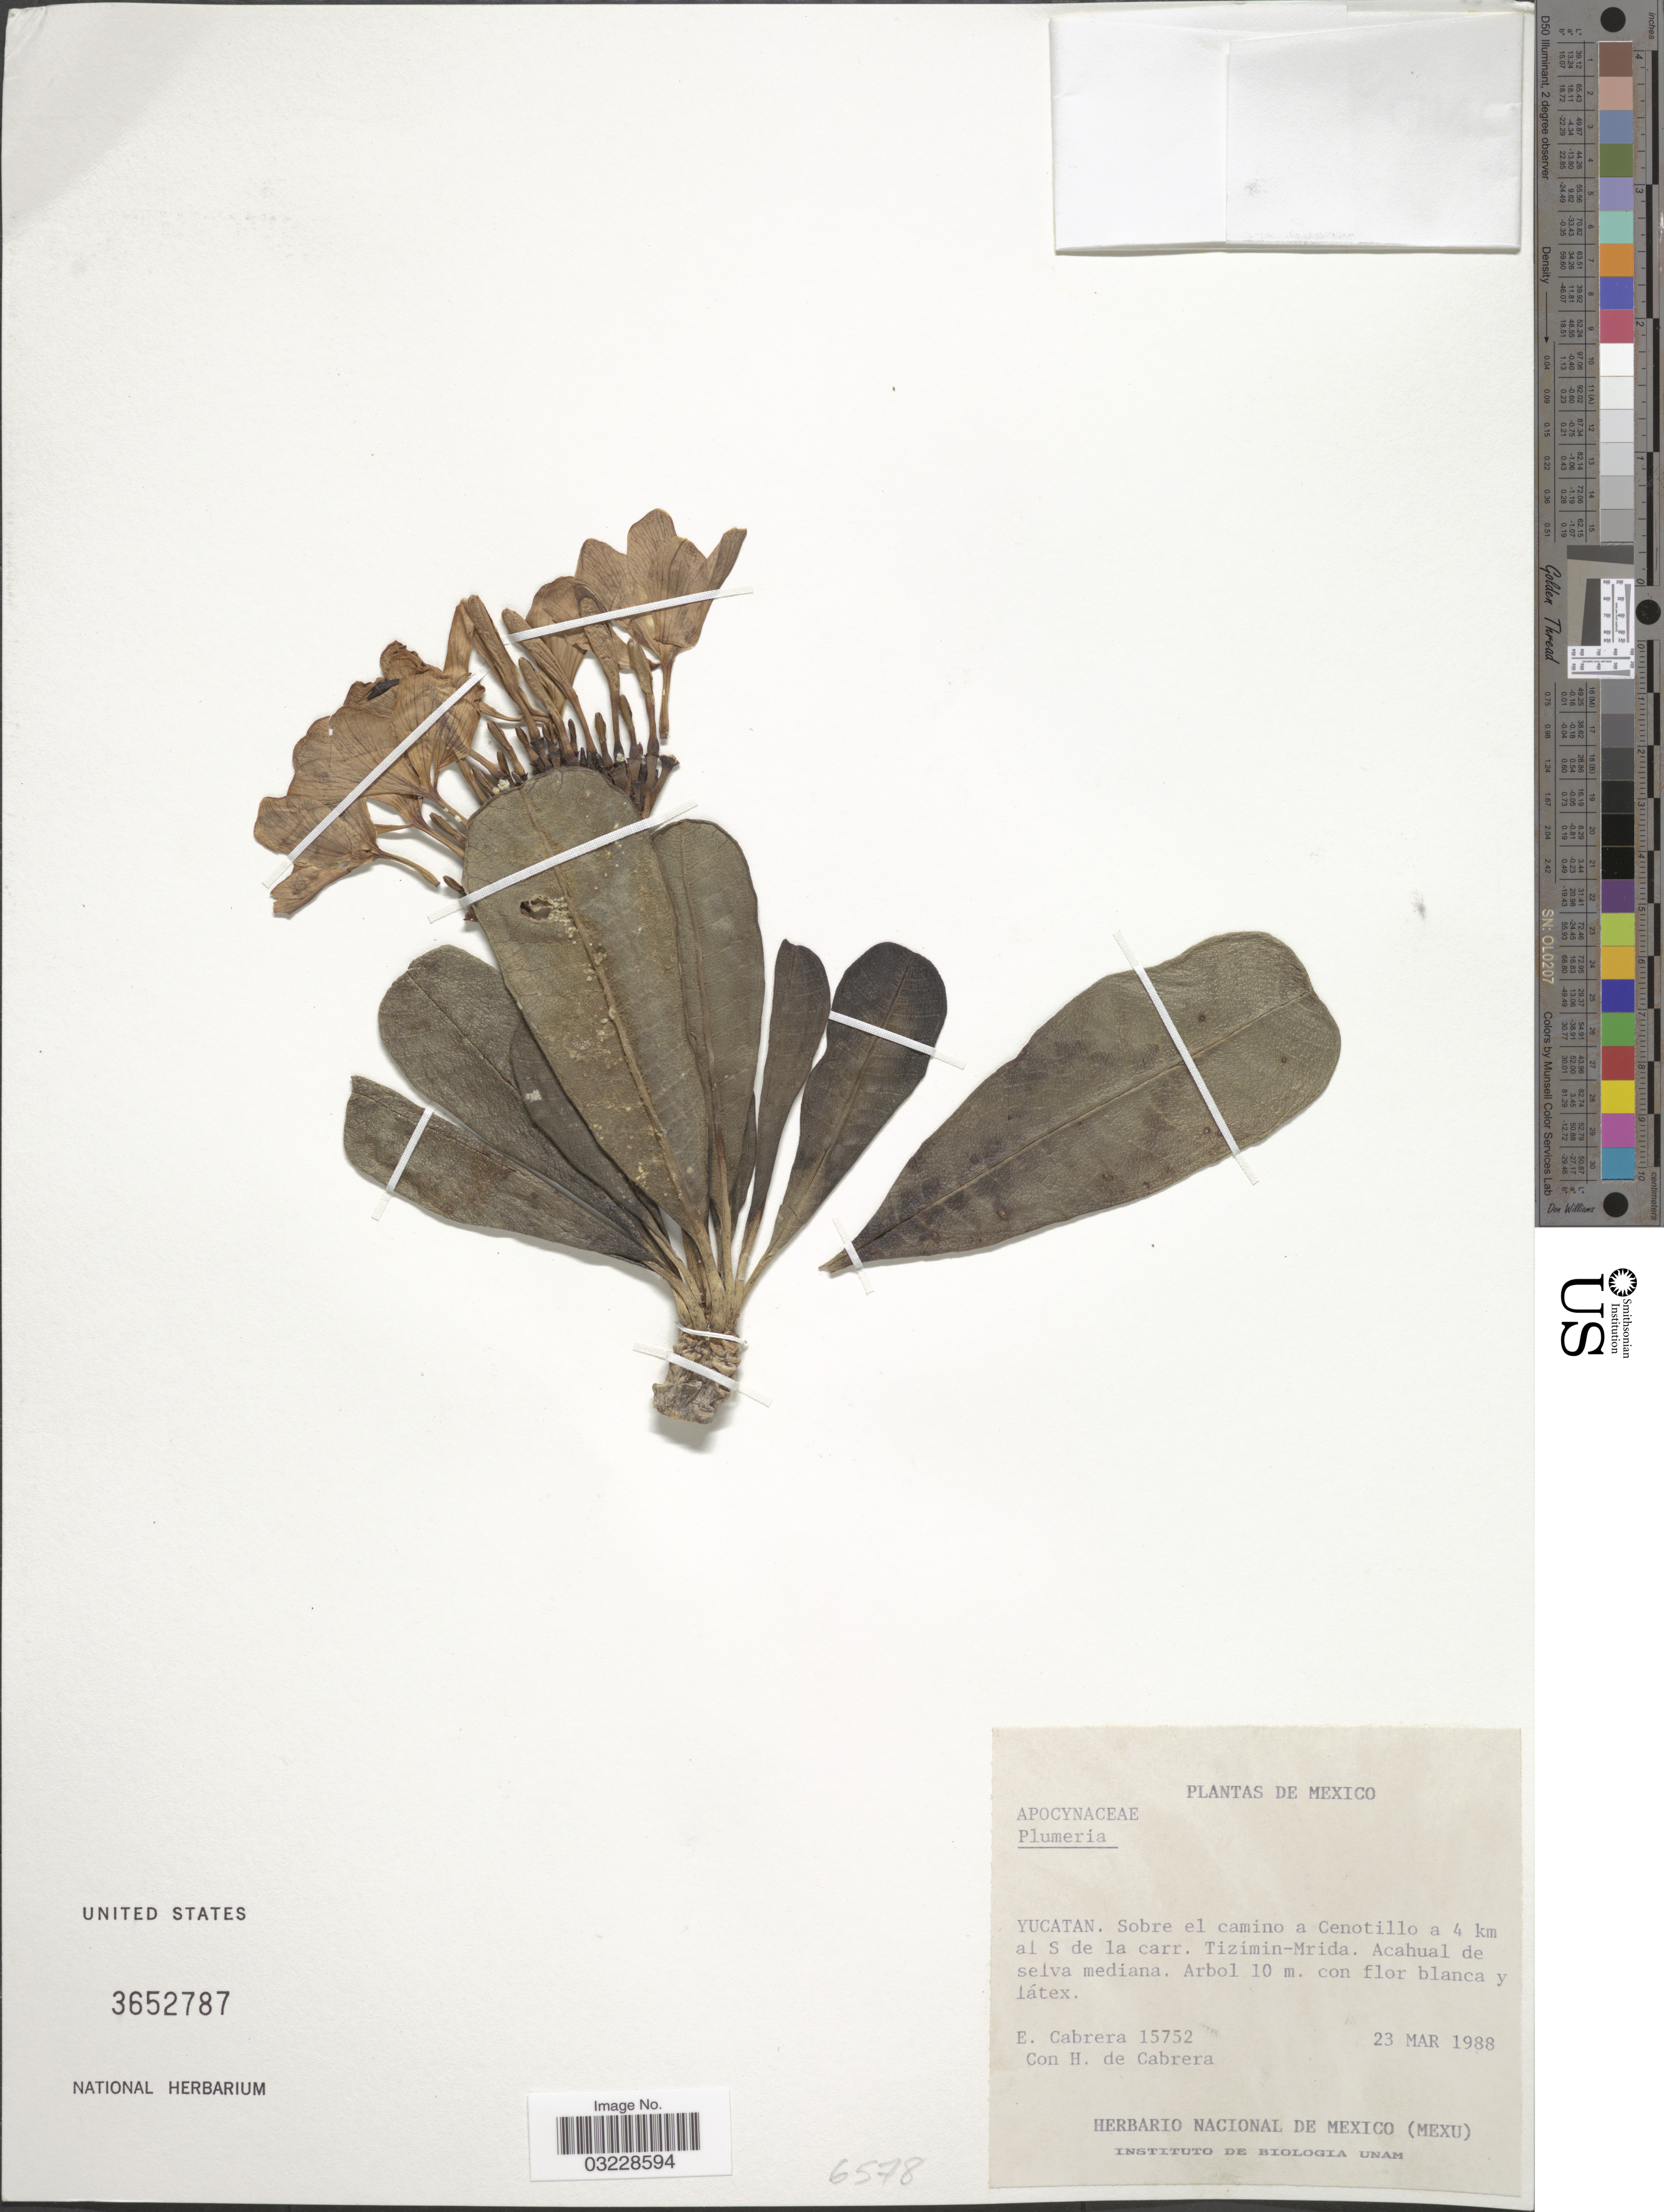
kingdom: Plantae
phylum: Tracheophyta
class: Magnoliopsida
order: Gentianales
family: Apocynaceae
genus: Plumeria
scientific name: Plumeria sp.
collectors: E. Cabrera & H. de Cabrera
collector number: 15752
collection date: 1988-03-23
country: Mexico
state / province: Yucatán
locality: Sobre el camino a Cenotillo a 4 km al S de la carr. Tizimin-Mrida, Acahual de selva mediana.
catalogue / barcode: US 3652787